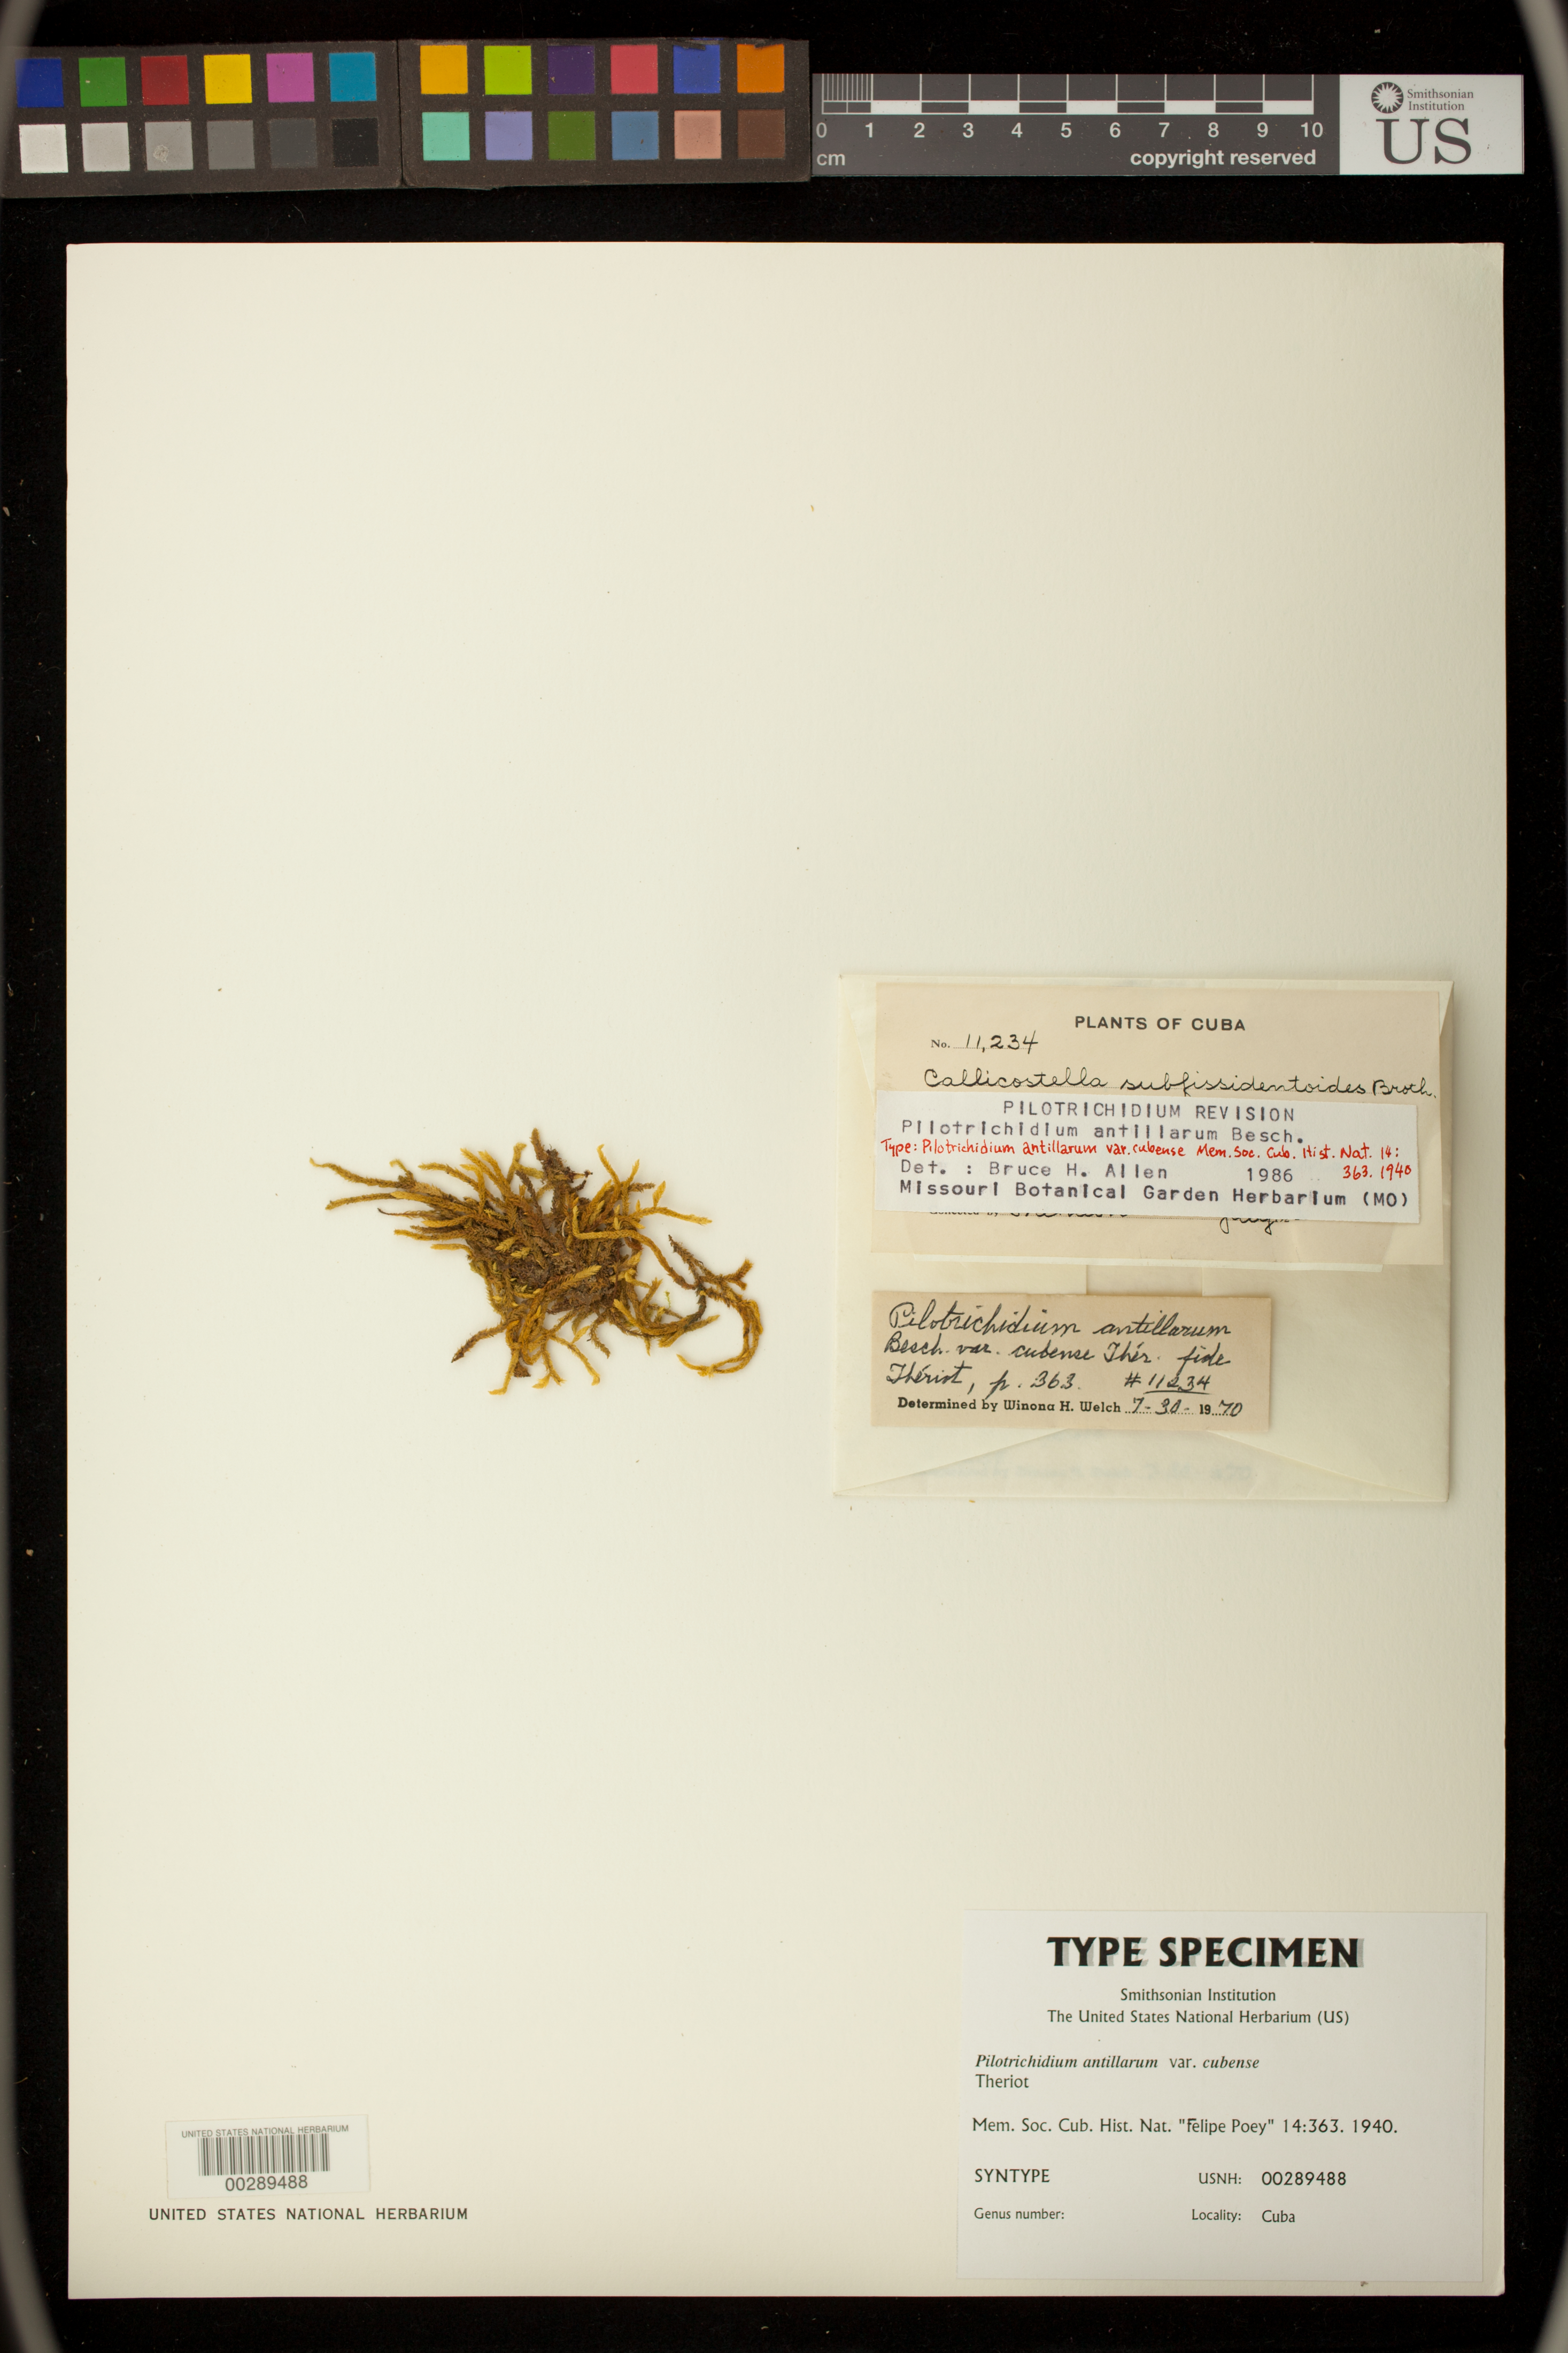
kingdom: Plantae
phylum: Bryophyta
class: Bryopsida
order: Hookeriales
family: Pilotrichaceae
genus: Pilotrichidium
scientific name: Pilotrichidium antillarum var. cubense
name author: Thér. ex Bizot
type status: Syntype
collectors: F. Leon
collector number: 11234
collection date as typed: Jul 1922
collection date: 1922-07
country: Cuba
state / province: Oriente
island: Greater Antilles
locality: Sierra Maestra.